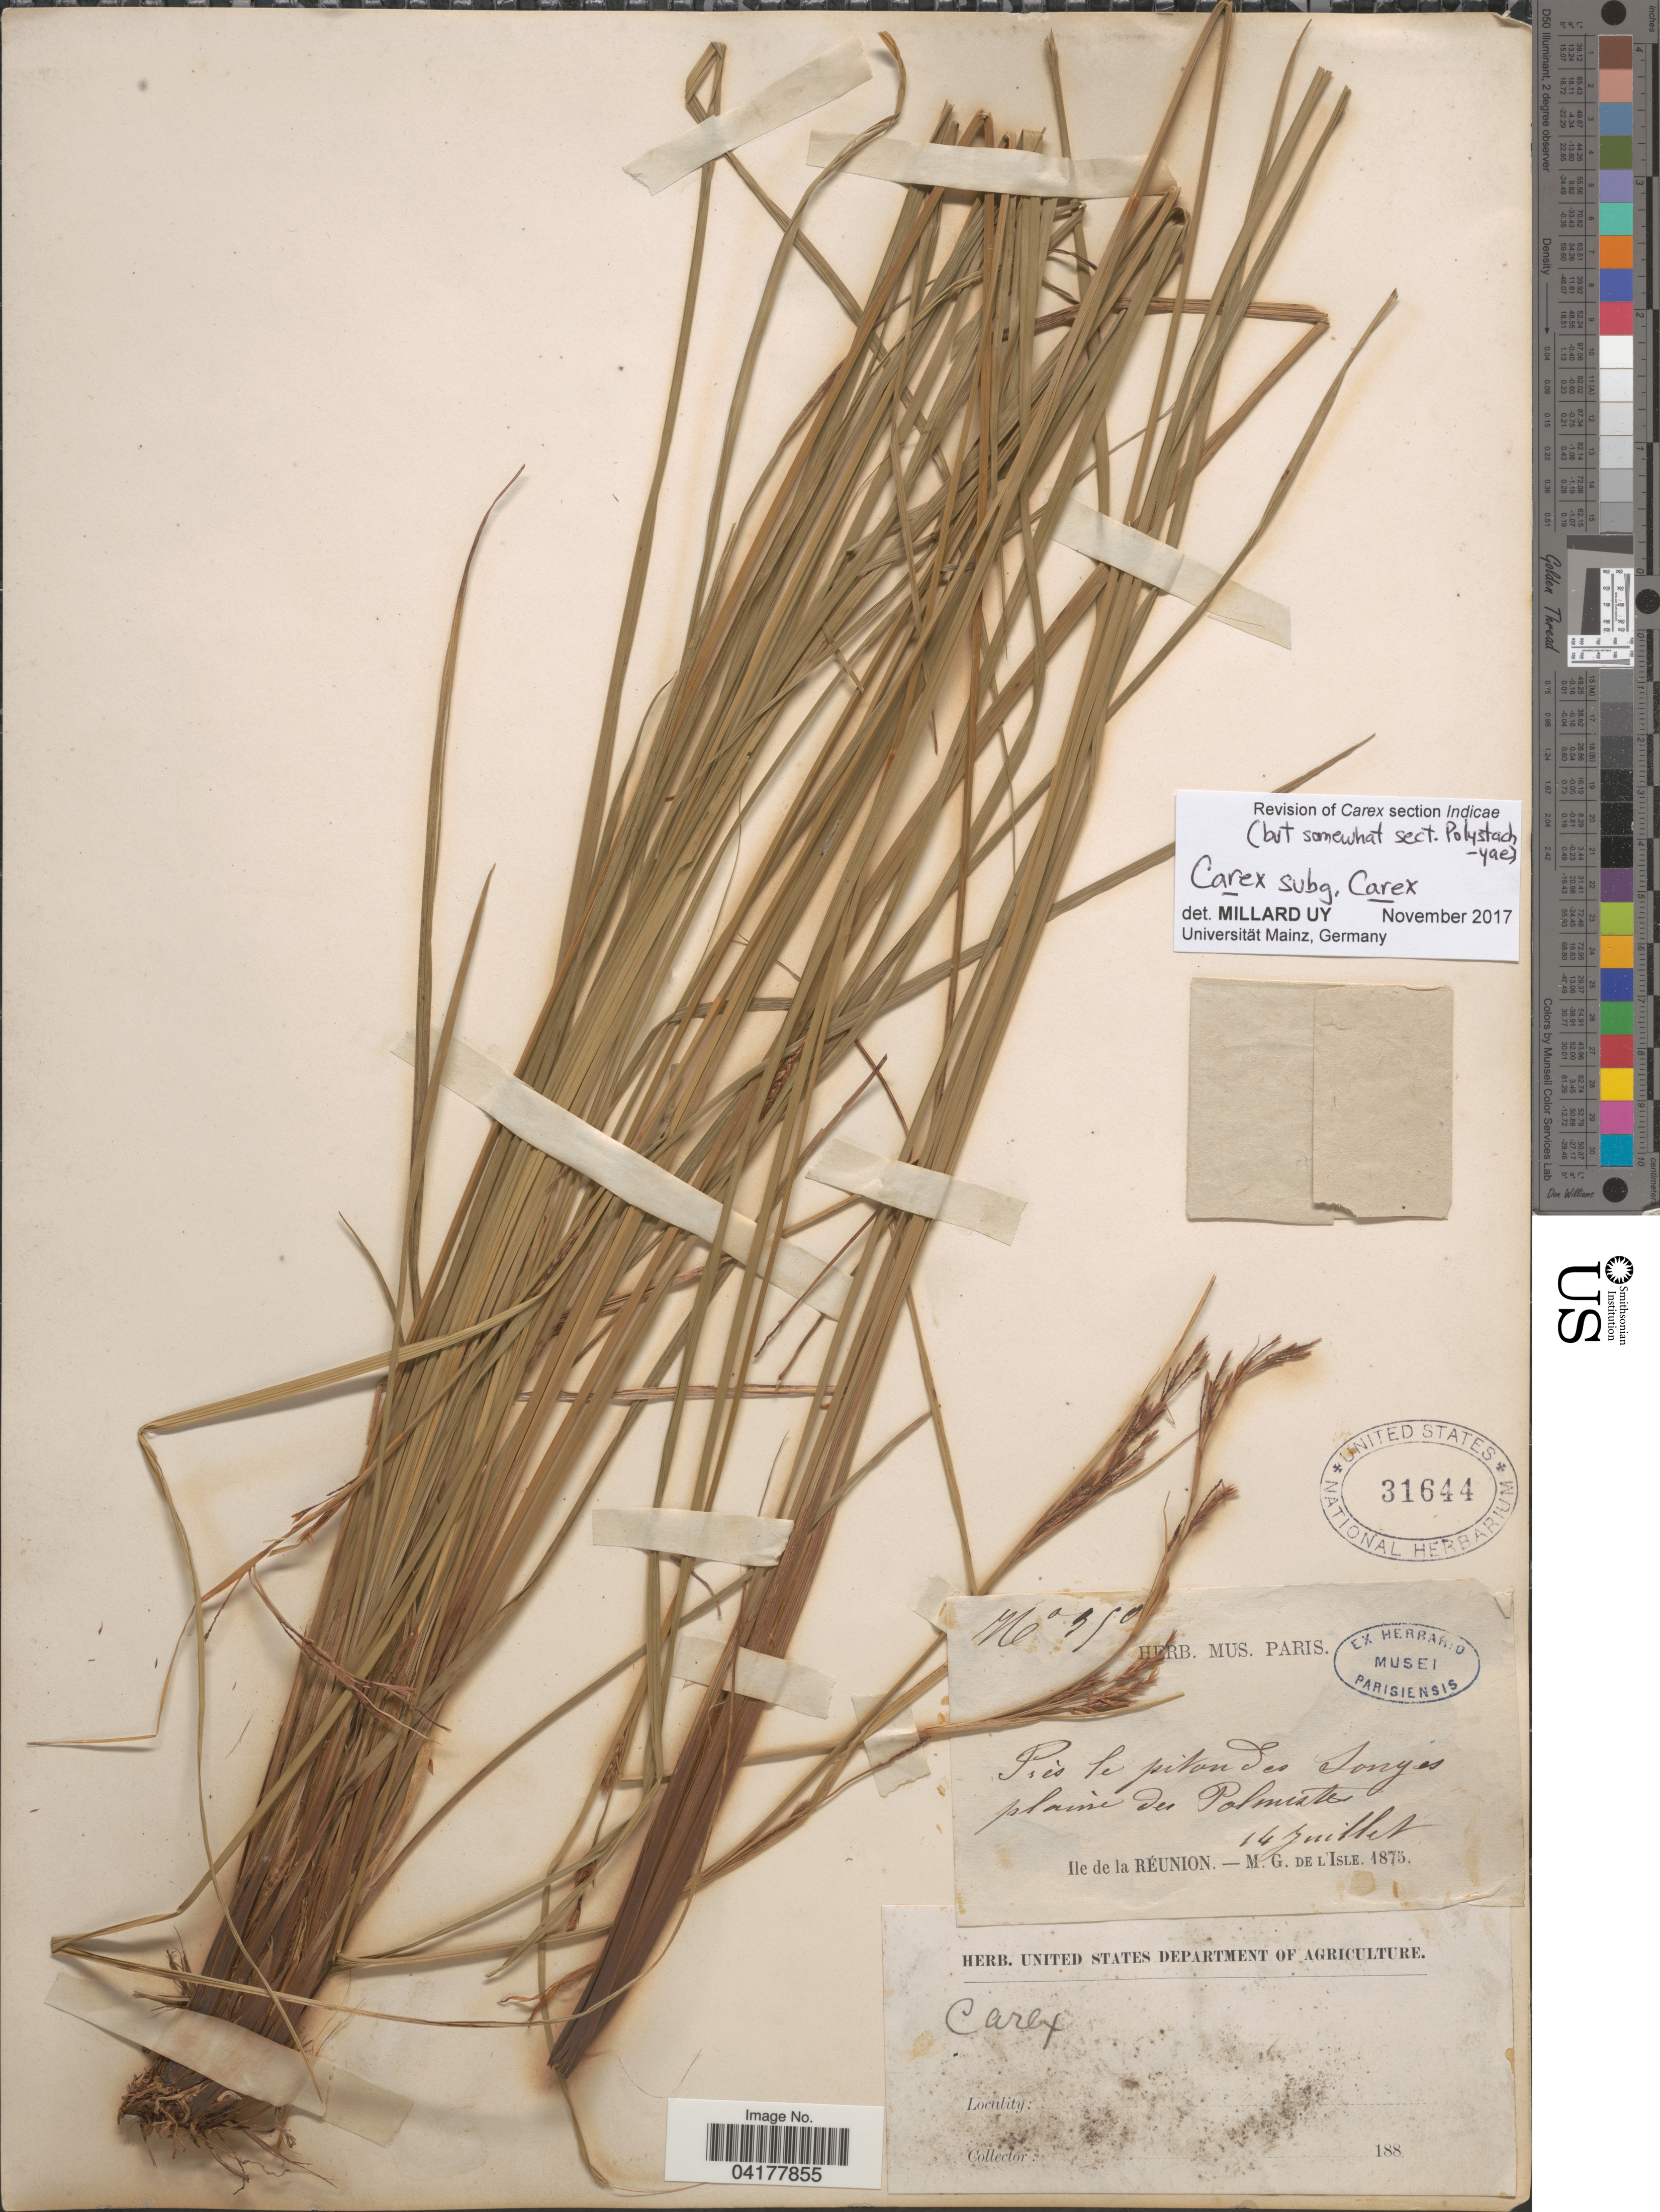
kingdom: Plantae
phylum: Tracheophyta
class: Liliopsida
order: Poales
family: Cyperaceae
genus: Carex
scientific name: Carex sp.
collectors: M. L'Isle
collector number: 310*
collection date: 1875-07-14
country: Reunion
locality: Près le piton des Sonyás [interpreted] plaine des Palmustes [interpreted].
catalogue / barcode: US 31644